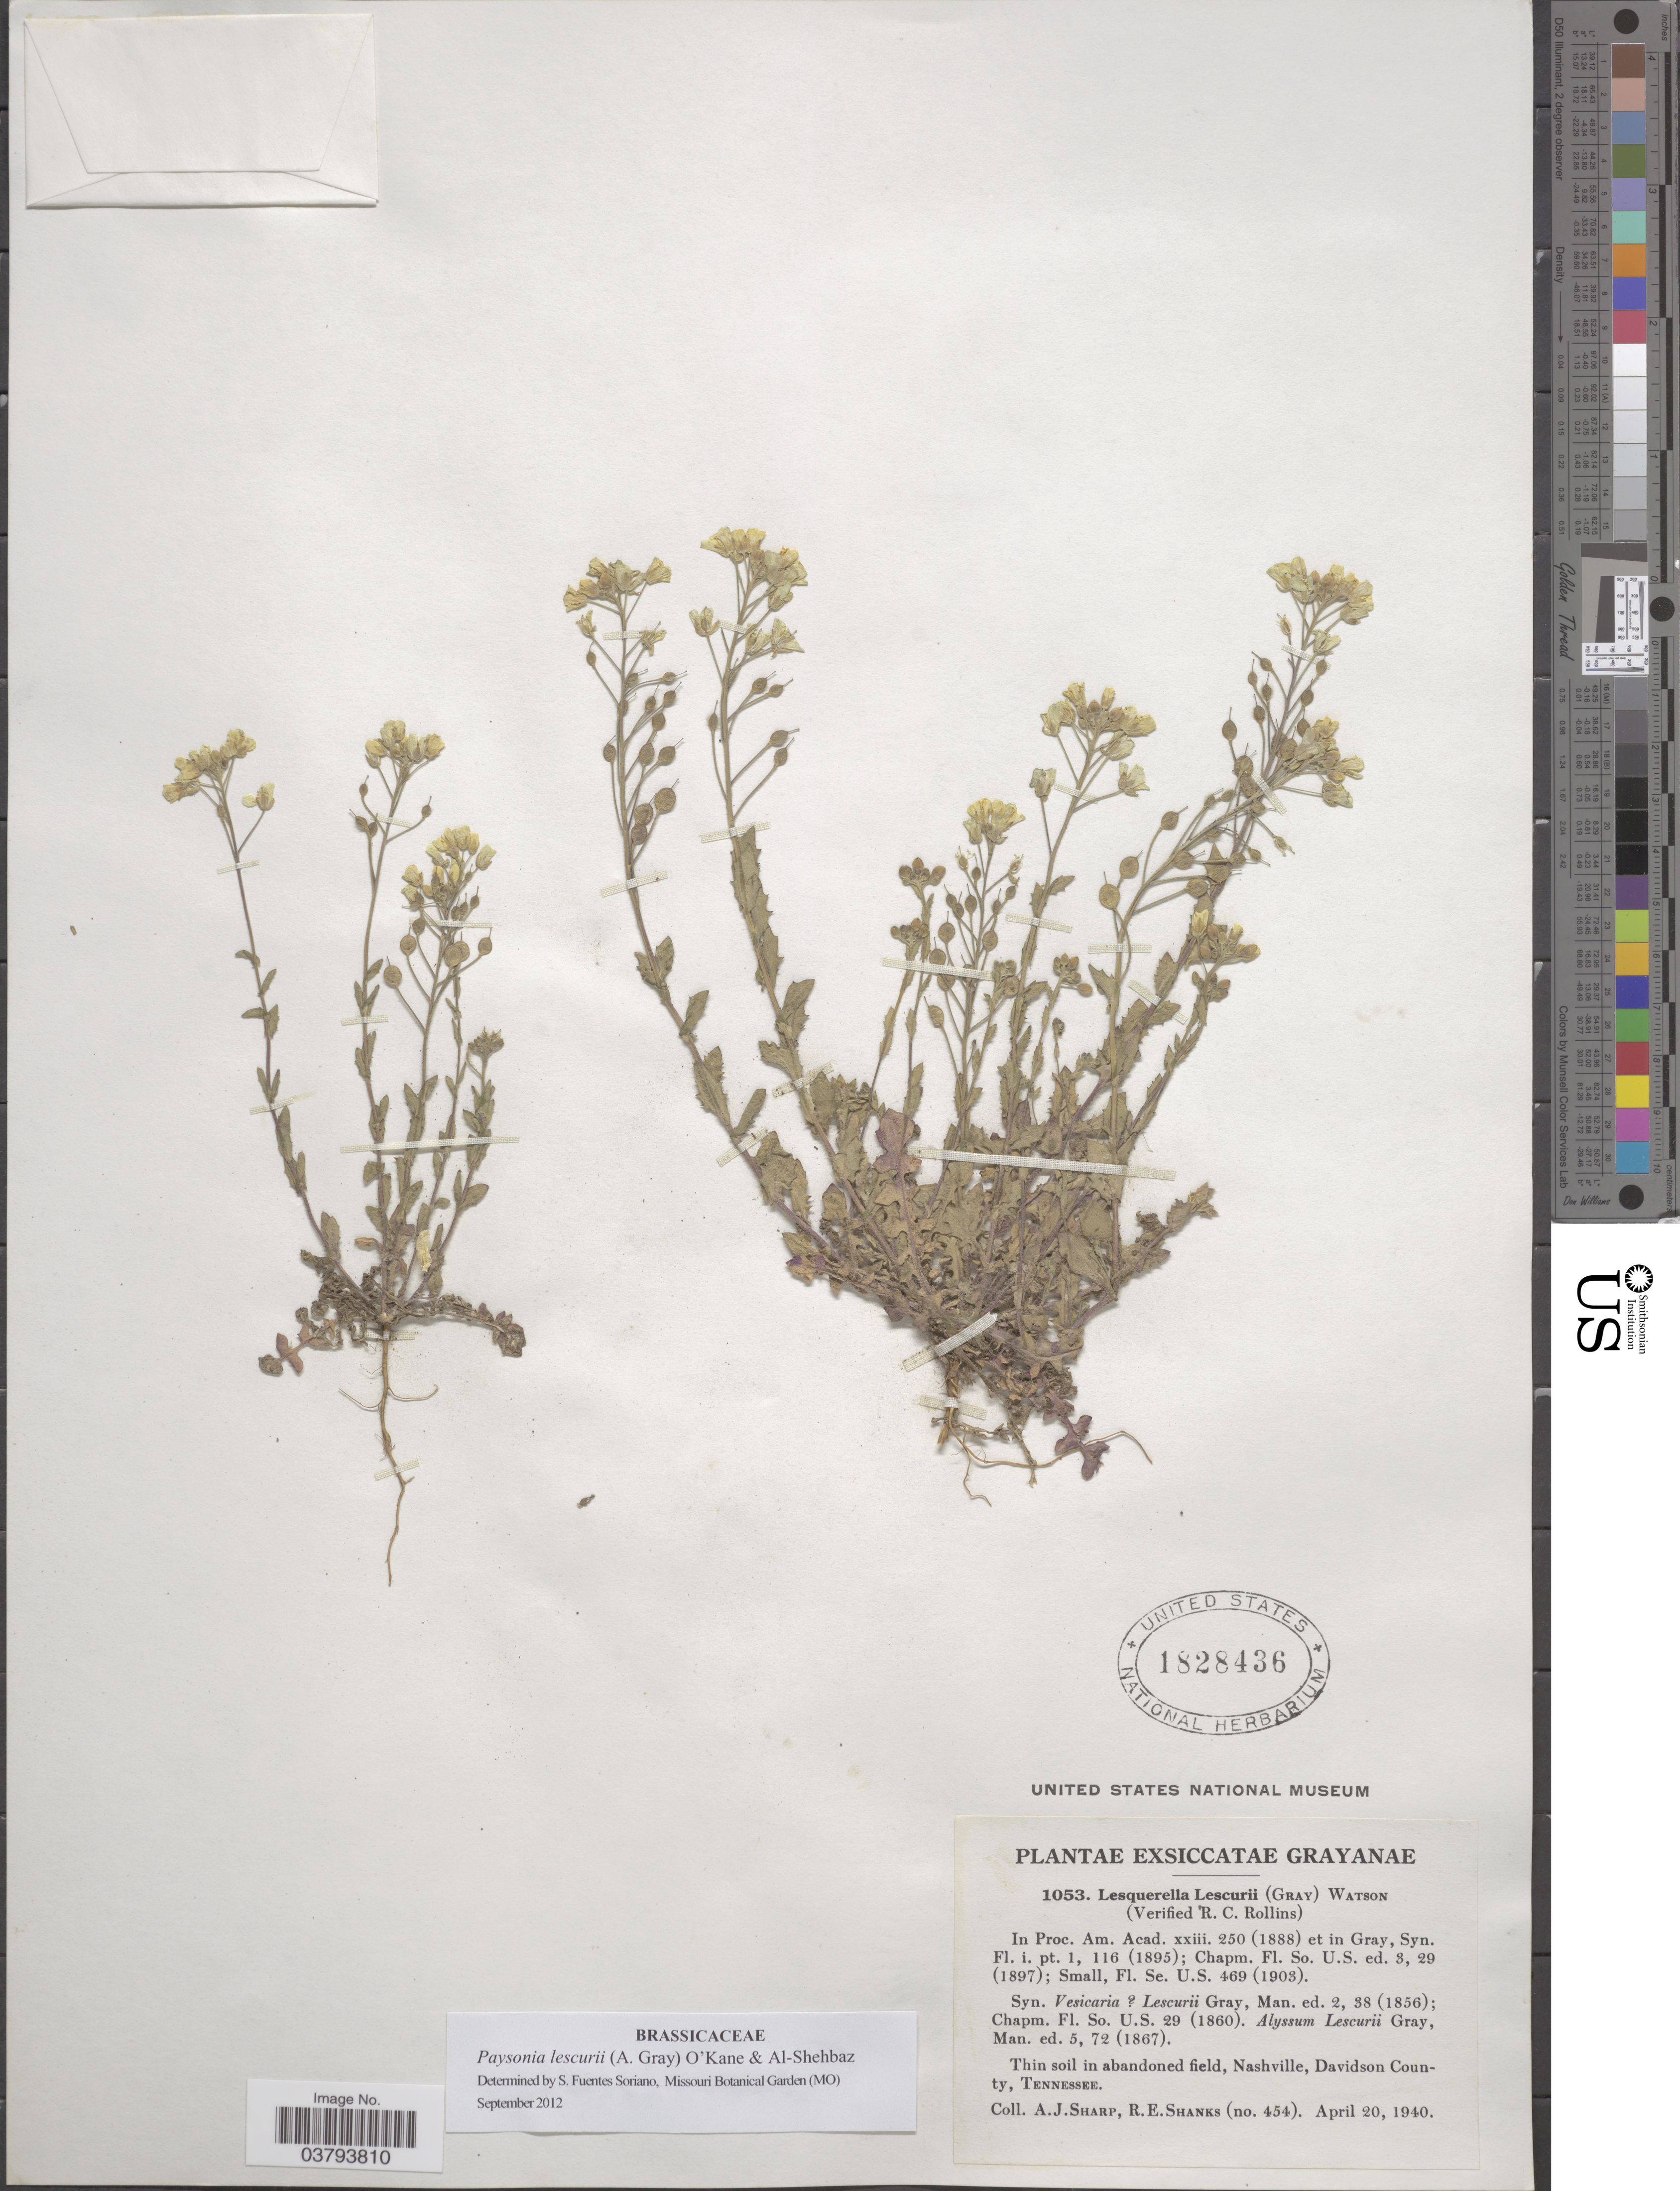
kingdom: Plantae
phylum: Tracheophyta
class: Magnoliopsida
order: Brassicales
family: Brassicaceae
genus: Lesquerella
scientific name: Lesquerella lescurii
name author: (A. Gray) S. Watson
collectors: A. J. Sharp & R. Shanks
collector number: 454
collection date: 1940-04-20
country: United States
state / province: Tennessee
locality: Nashville, Davidson County.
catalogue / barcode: US 1828436